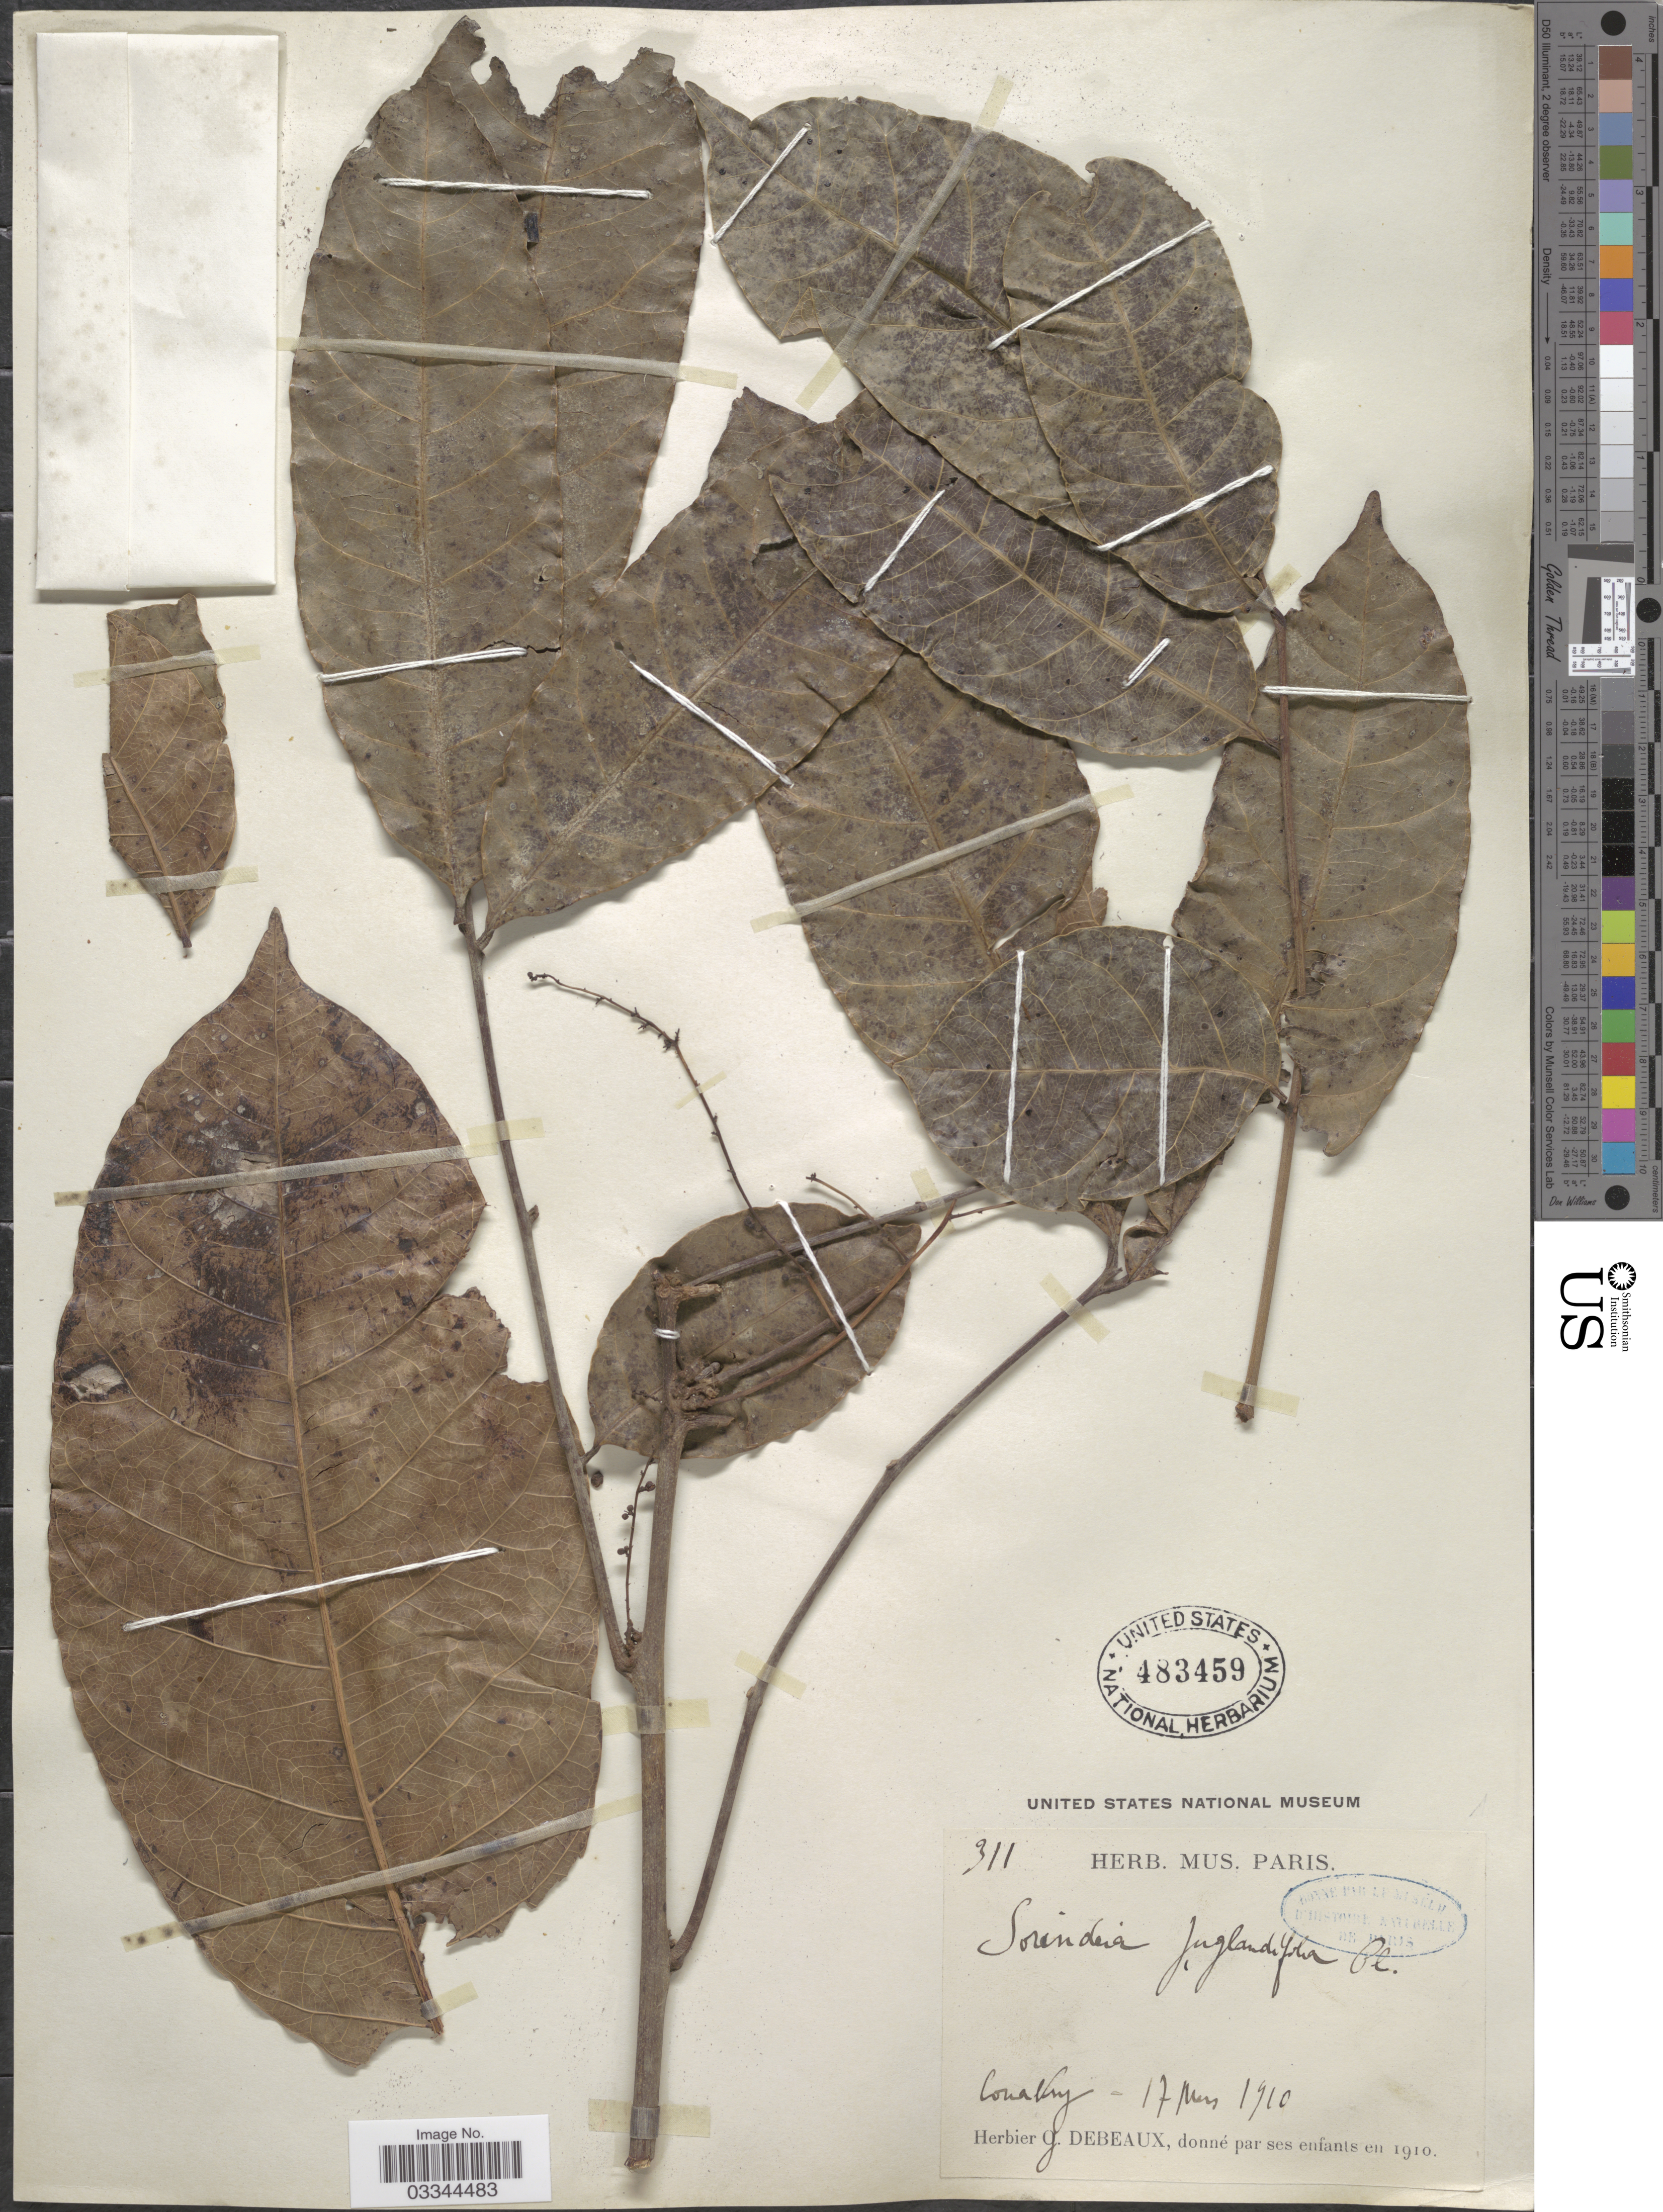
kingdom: Plantae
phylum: Tracheophyta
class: Magnoliopsida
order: Sapindales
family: Anacardiaceae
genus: Sorindeia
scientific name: Sorindeia juglandifolia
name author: (A. Rich.) Planch. ex Oliv.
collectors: ex herb. O. Debeaux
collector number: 311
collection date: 1910-03-17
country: Guinea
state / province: Conakry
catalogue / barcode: US 483459